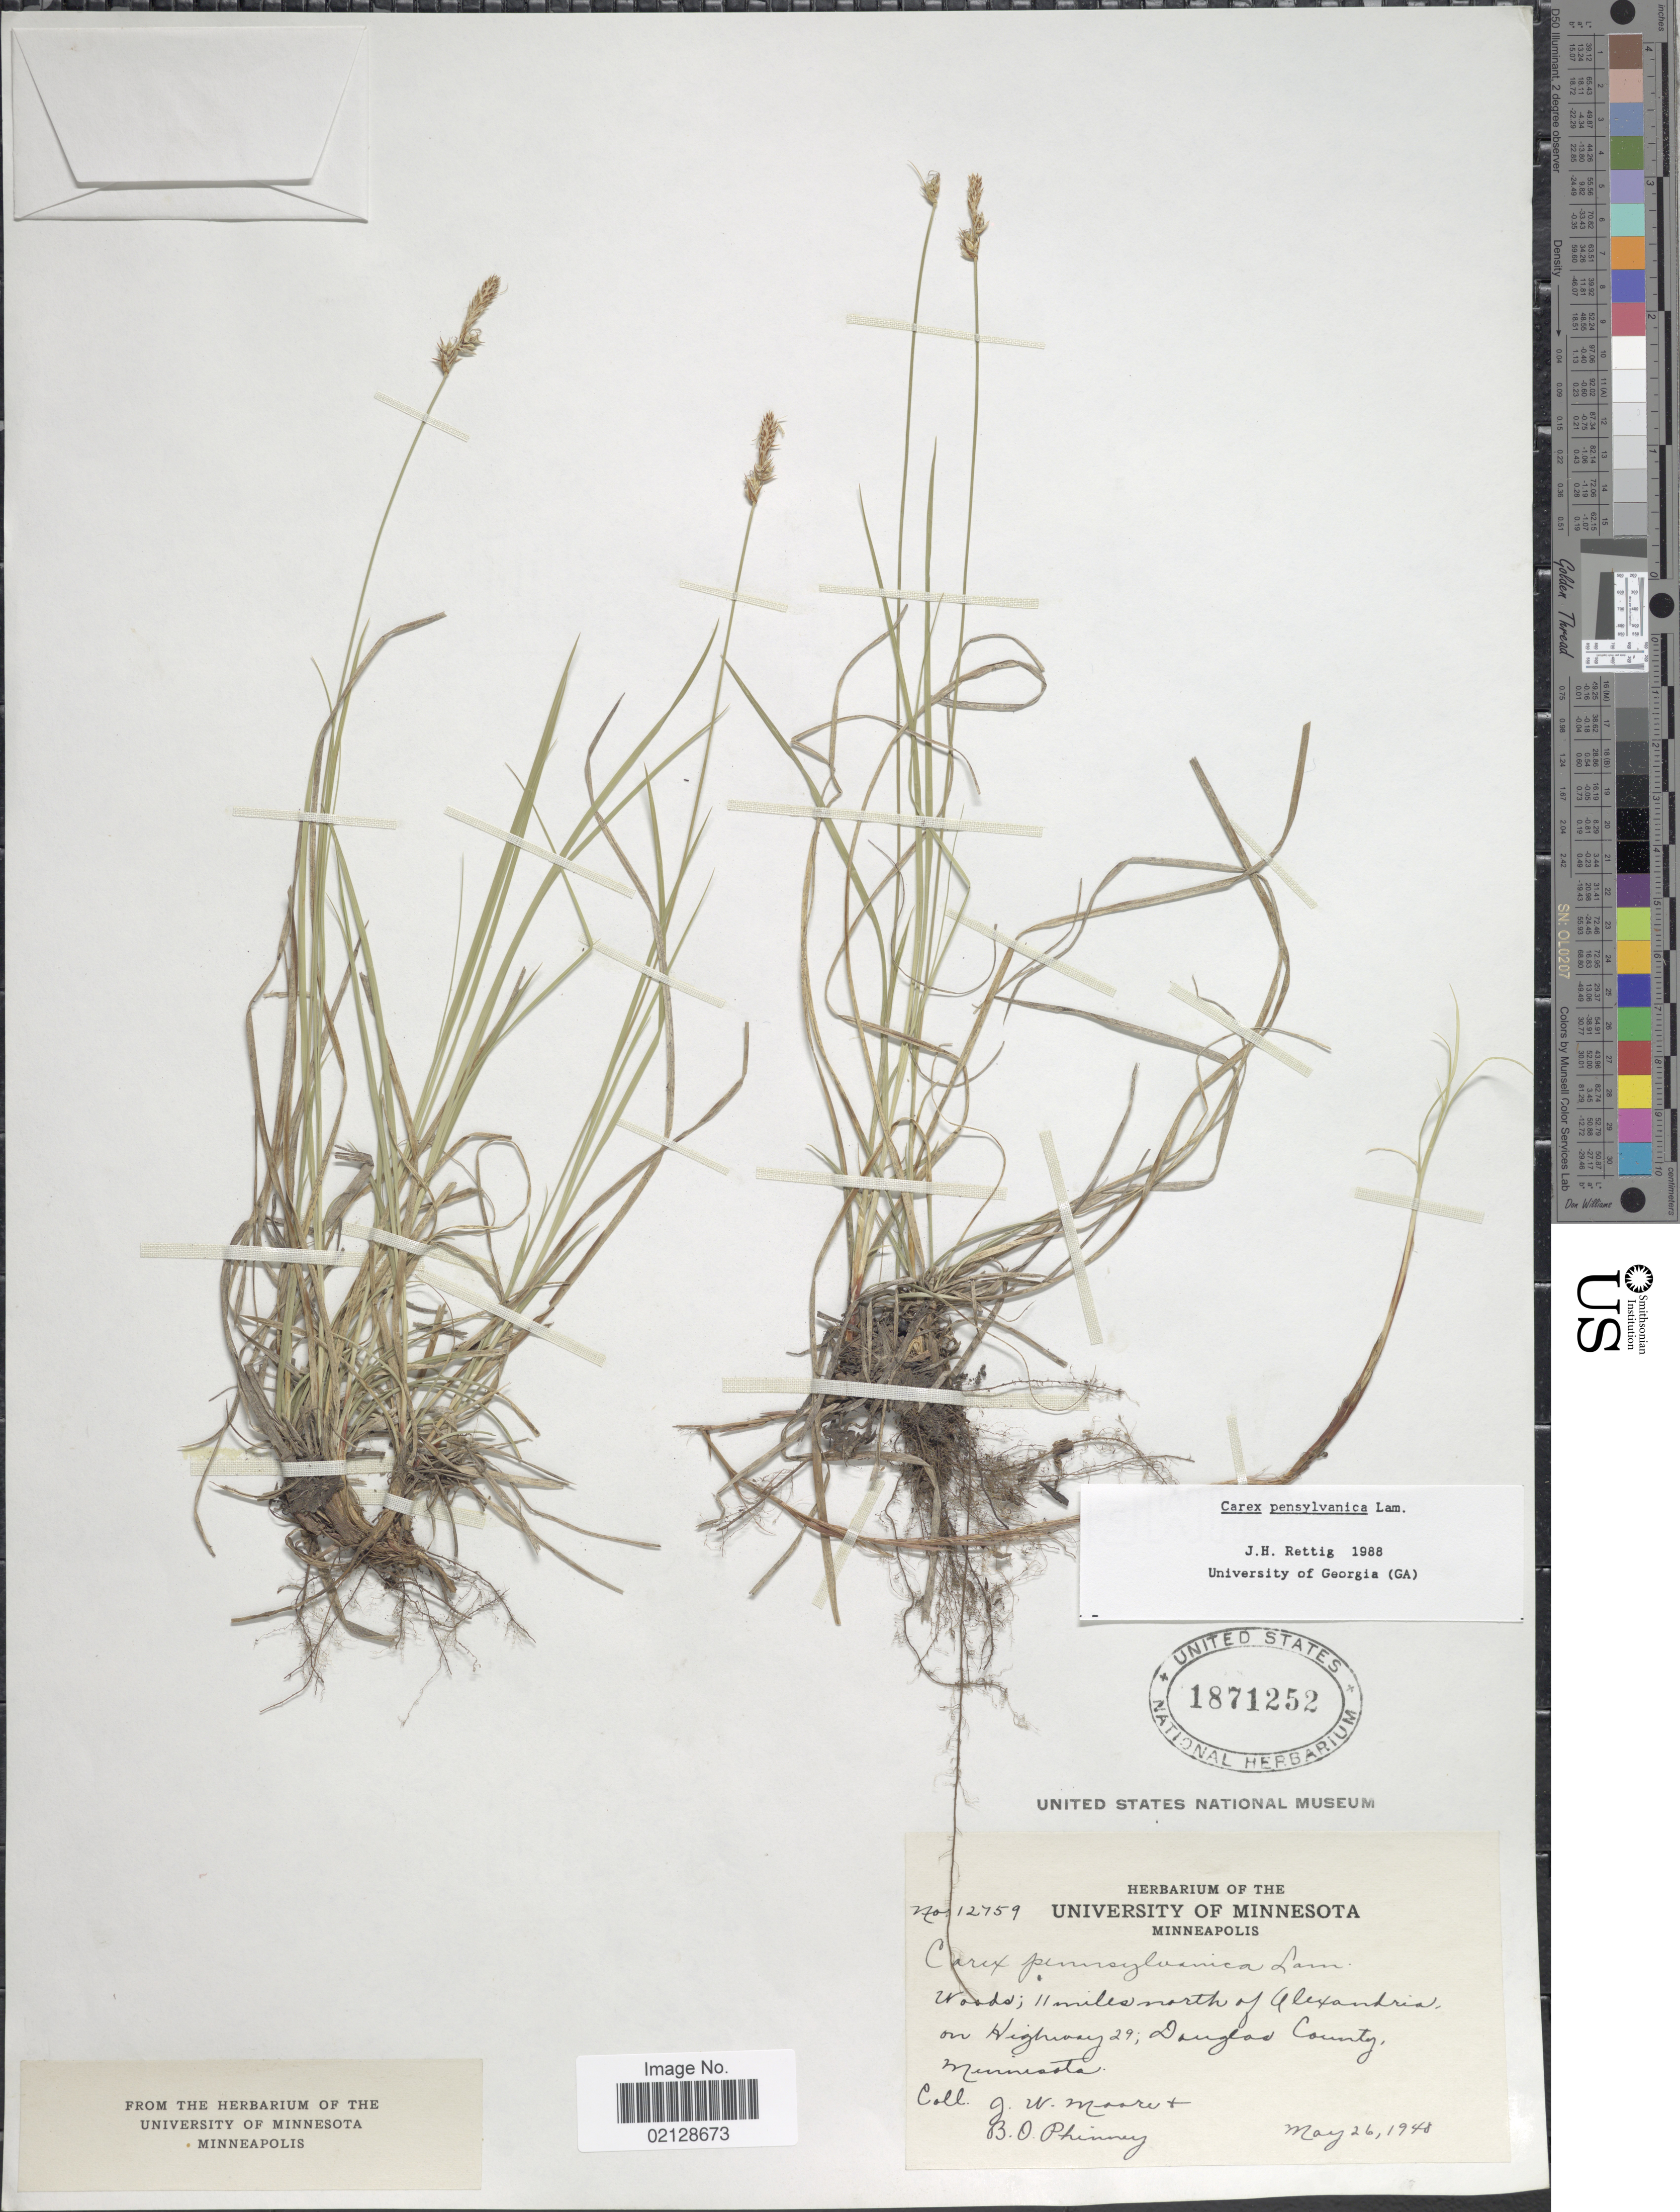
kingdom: Plantae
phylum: Tracheophyta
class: Liliopsida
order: Poales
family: Cyperaceae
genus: Carex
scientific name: Carex pensylvanica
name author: Lam.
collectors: J. Moore & B. Phinney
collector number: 12759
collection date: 1948-05-26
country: United States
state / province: Minnesota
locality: Woods, 11 miles north of Alexandria on Highway 29, Douglas County, Minnesota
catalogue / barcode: US 1871252